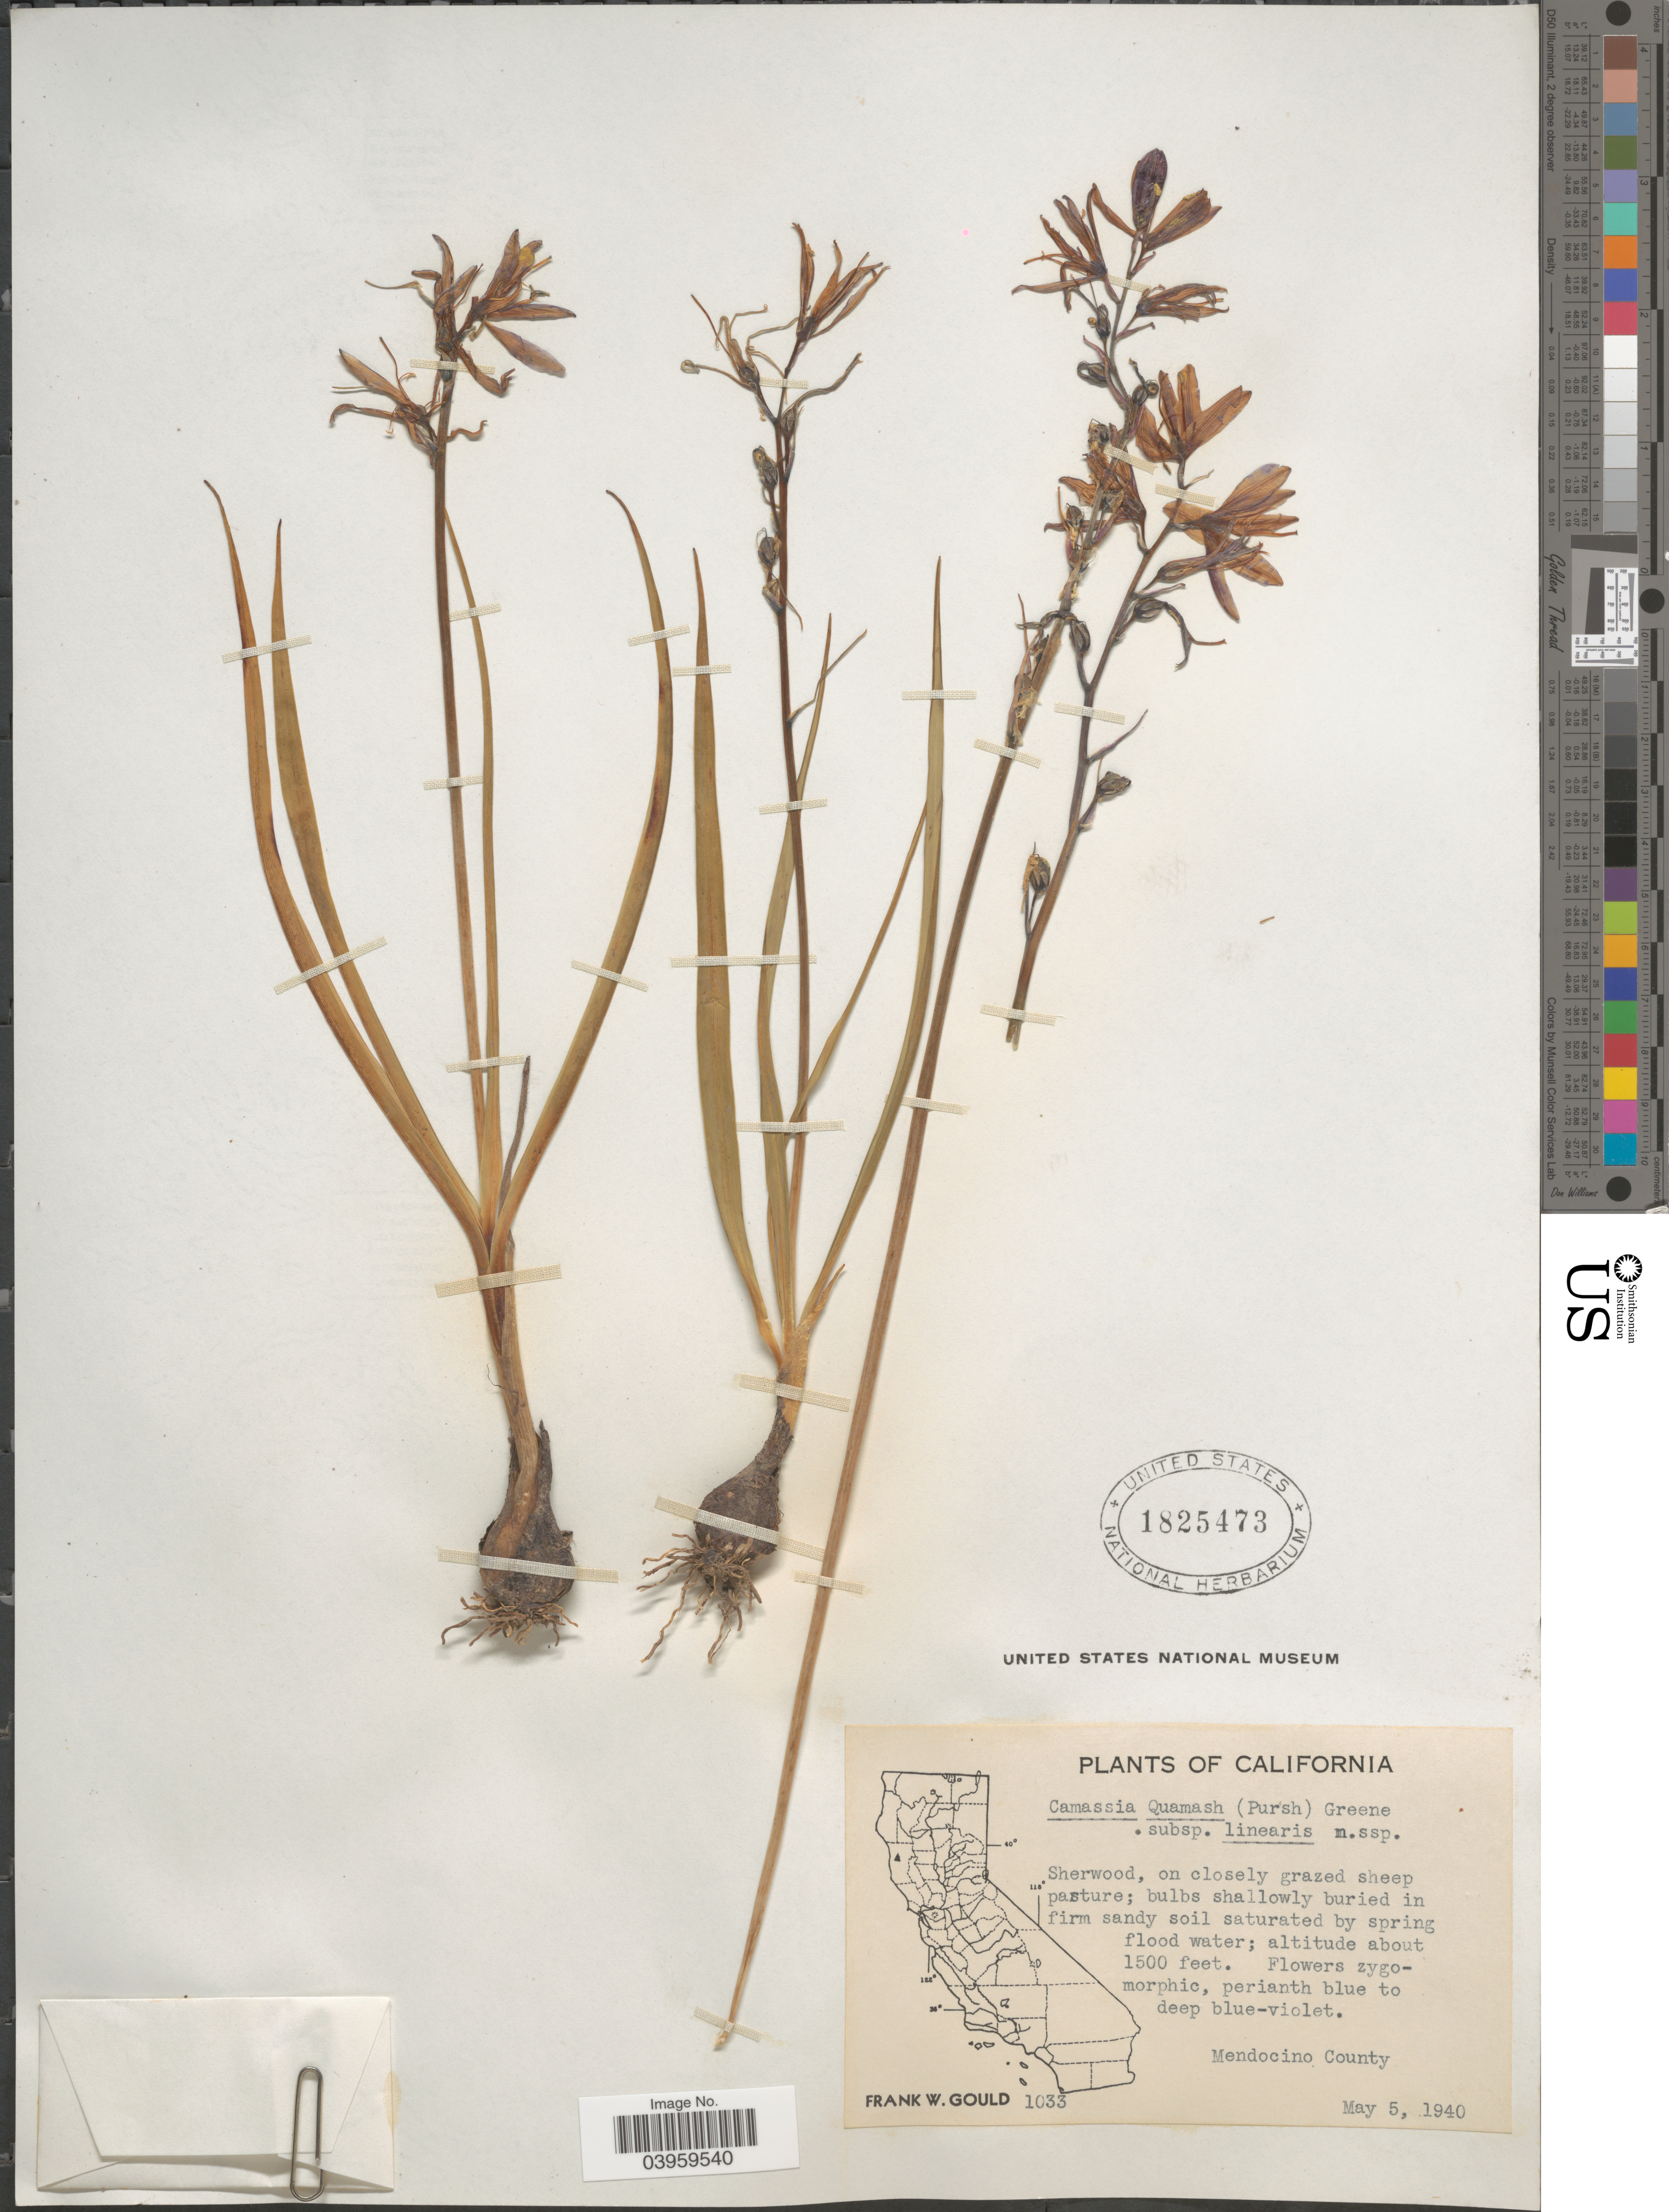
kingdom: Plantae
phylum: Tracheophyta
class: Liliopsida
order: Asparagales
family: Asparagaceae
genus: Camassia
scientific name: Camassia quamash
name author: (Pursh) Greene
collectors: F. W. Gould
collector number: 1033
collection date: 1940-05-05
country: United States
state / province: California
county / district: Mendocino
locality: Sherwood, on closely grazed sheep pasture; bulbs shallowly buried in firm sandy soil saturated by spring flood water. Mendocino County.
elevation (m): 457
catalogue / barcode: US 1825473